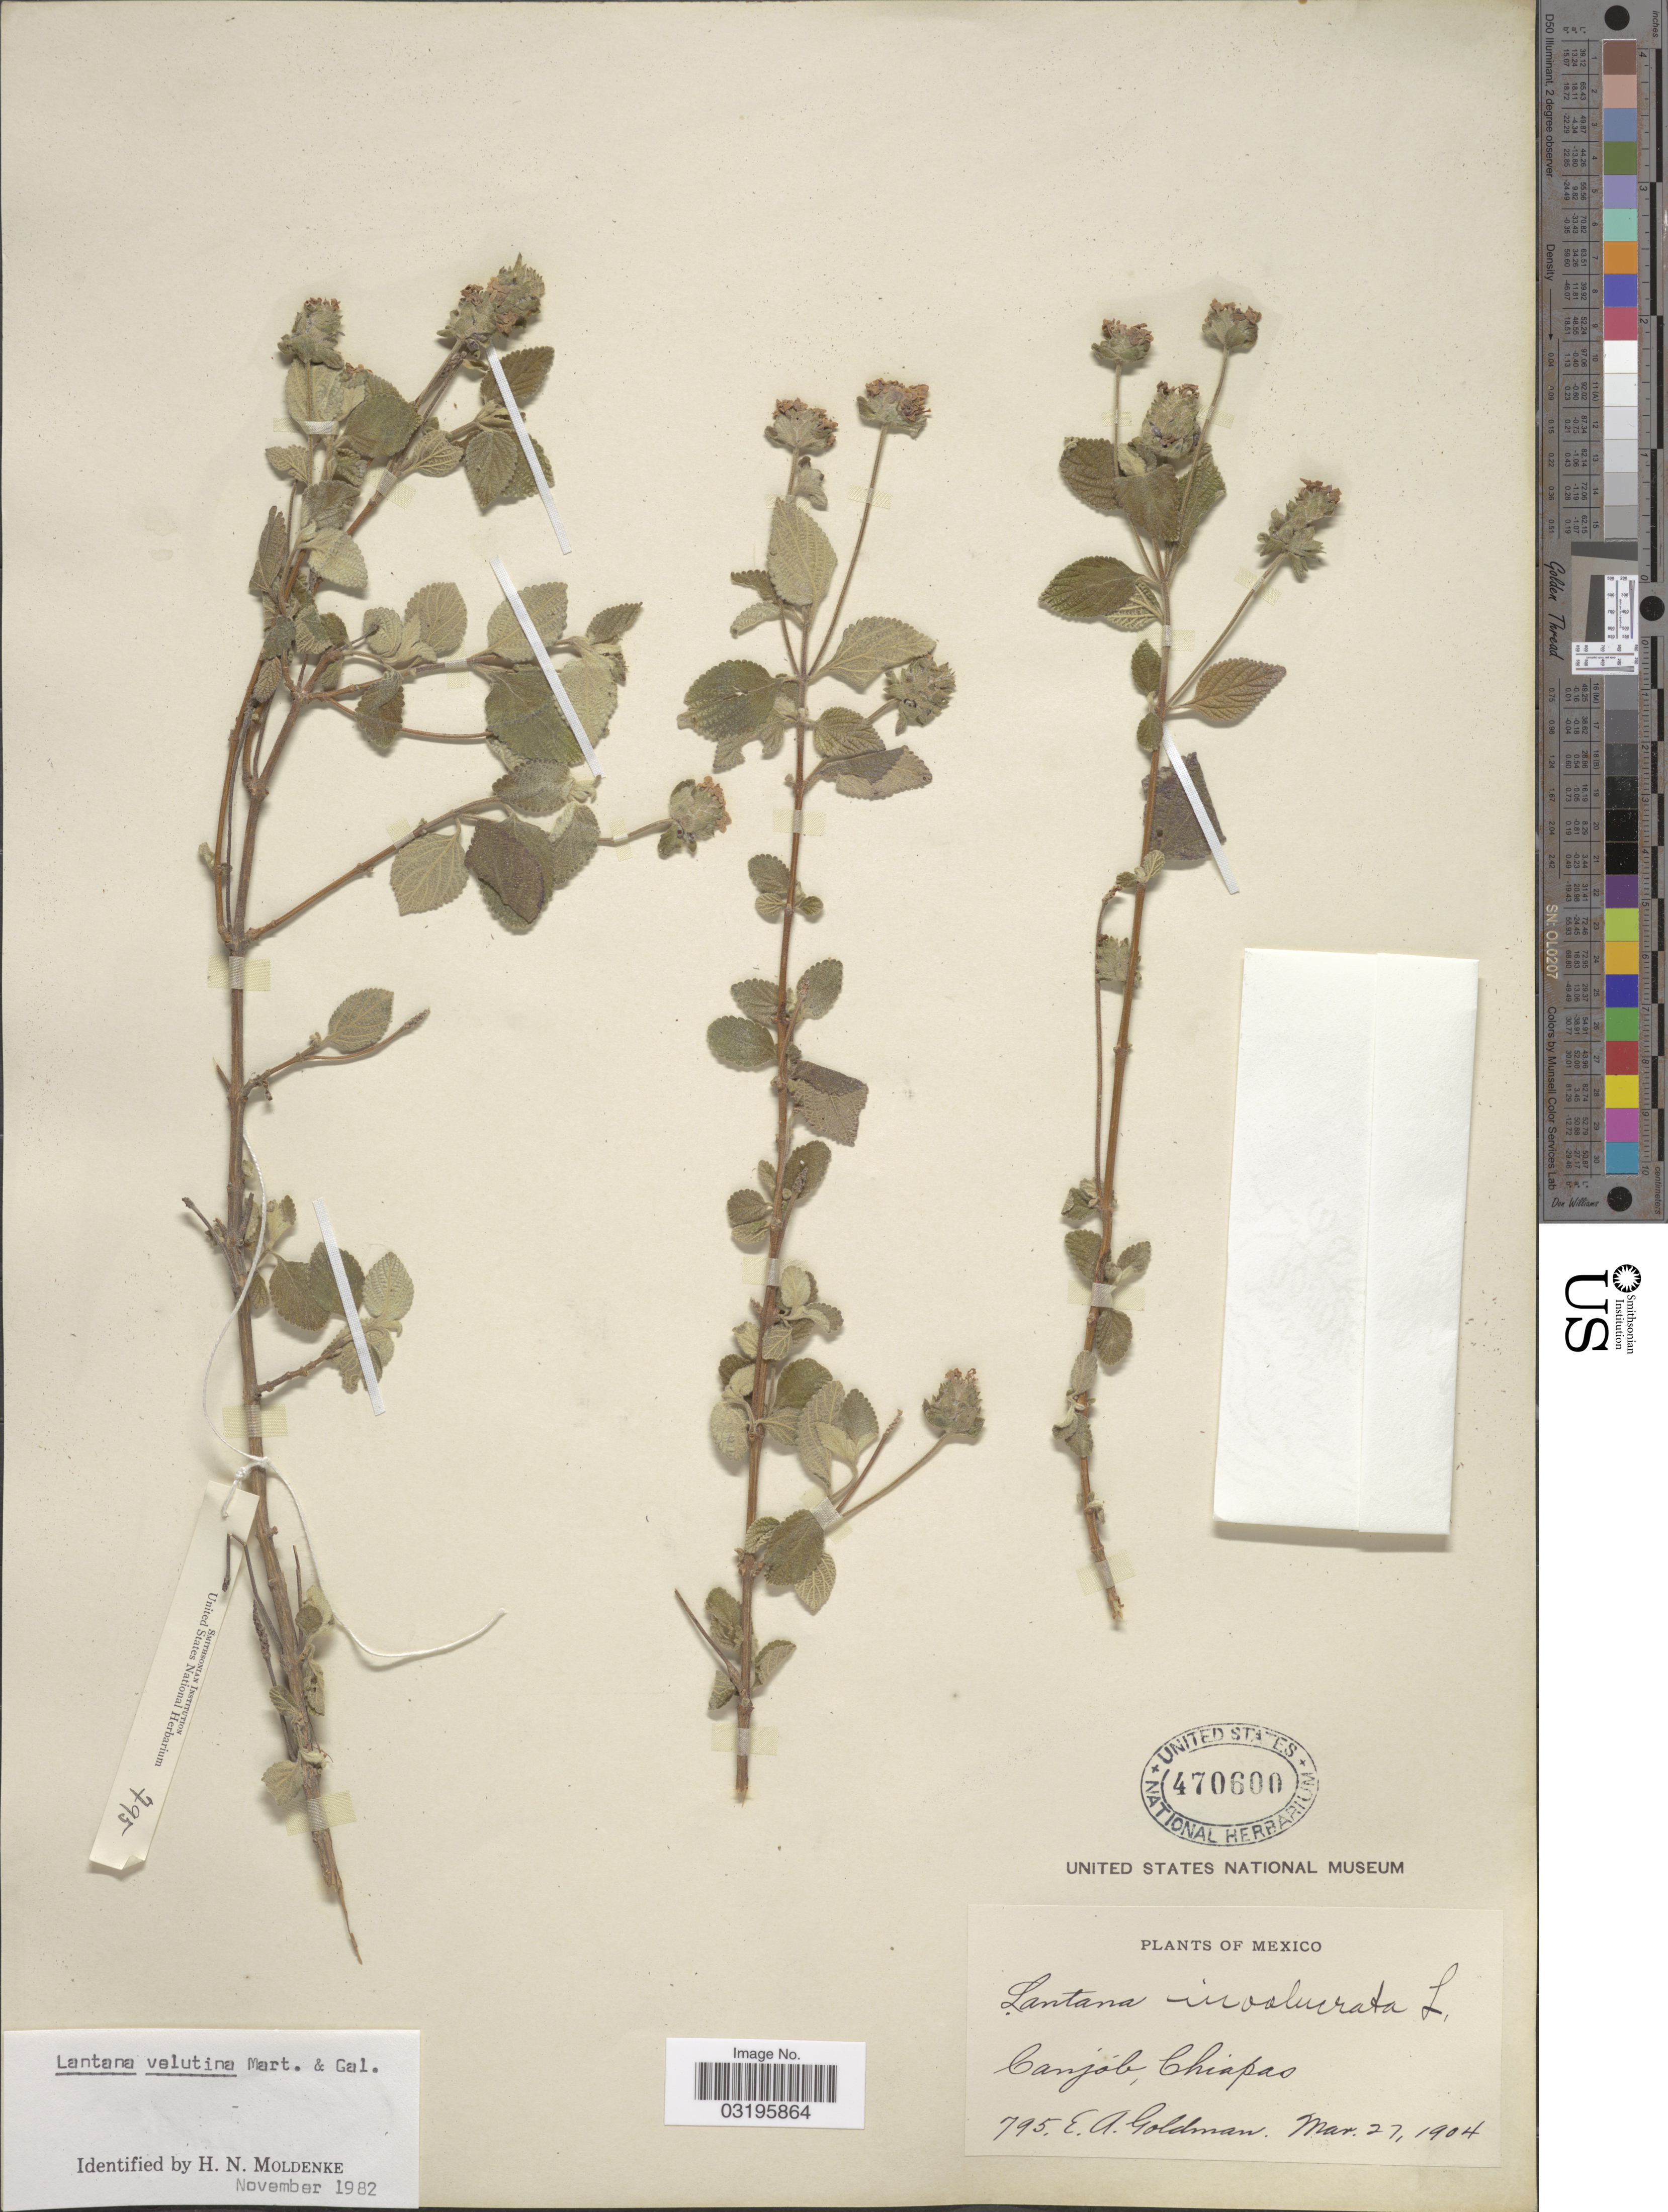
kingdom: Plantae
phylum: Tracheophyta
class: Magnoliopsida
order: Lamiales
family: Verbenaceae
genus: Lantana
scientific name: Lantana velutina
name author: M. Martens & Galeotti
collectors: E. A. Goldman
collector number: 795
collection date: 1904-03-27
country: Mexico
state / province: Chiapas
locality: Canjób.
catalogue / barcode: US 470600